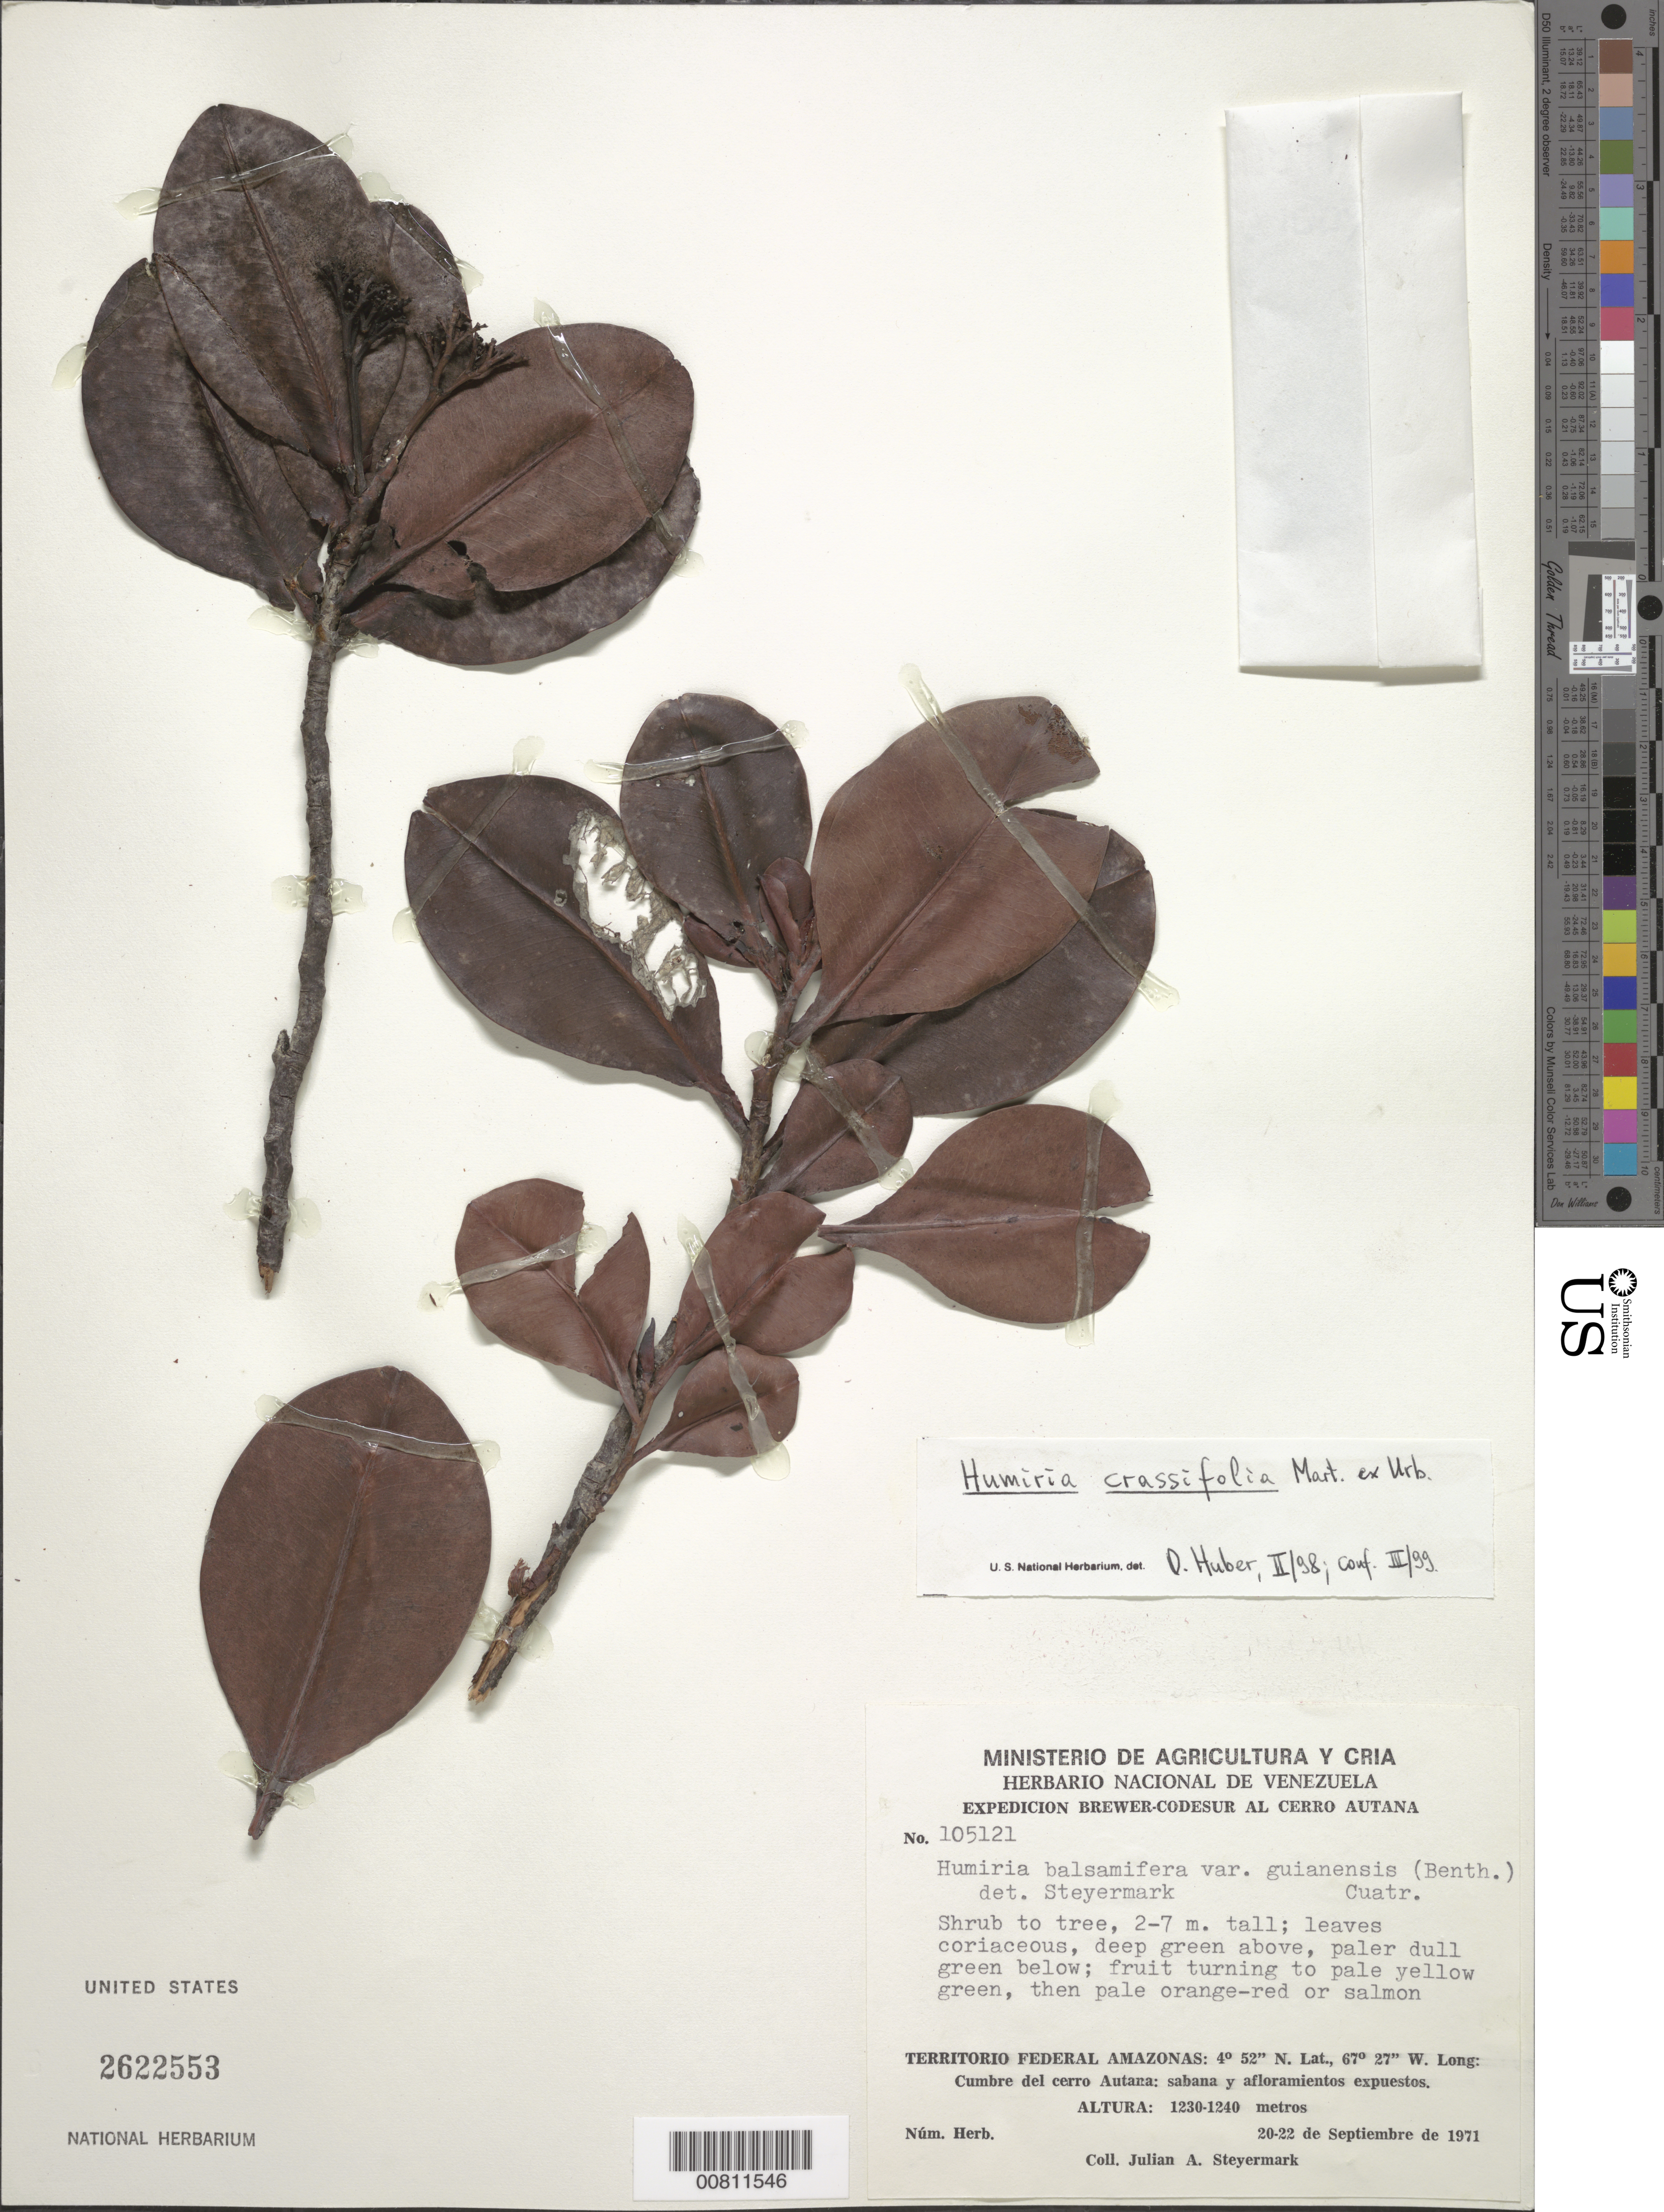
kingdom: Plantae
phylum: Tracheophyta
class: Magnoliopsida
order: Malpighiales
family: Humiriaceae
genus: Humiria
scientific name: Humiria crassifolia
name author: Mart. ex Urb.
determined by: Huber, Otto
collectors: J. Steyermark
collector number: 105121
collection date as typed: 20-Sep-71 to 22-Sep-71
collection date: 1971-09-20/1971-09-22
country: Venezuela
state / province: Amazonas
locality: Cerro Autana, cumbre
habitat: Sabana y afloramientos expuestos.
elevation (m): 1230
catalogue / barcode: US 2622553